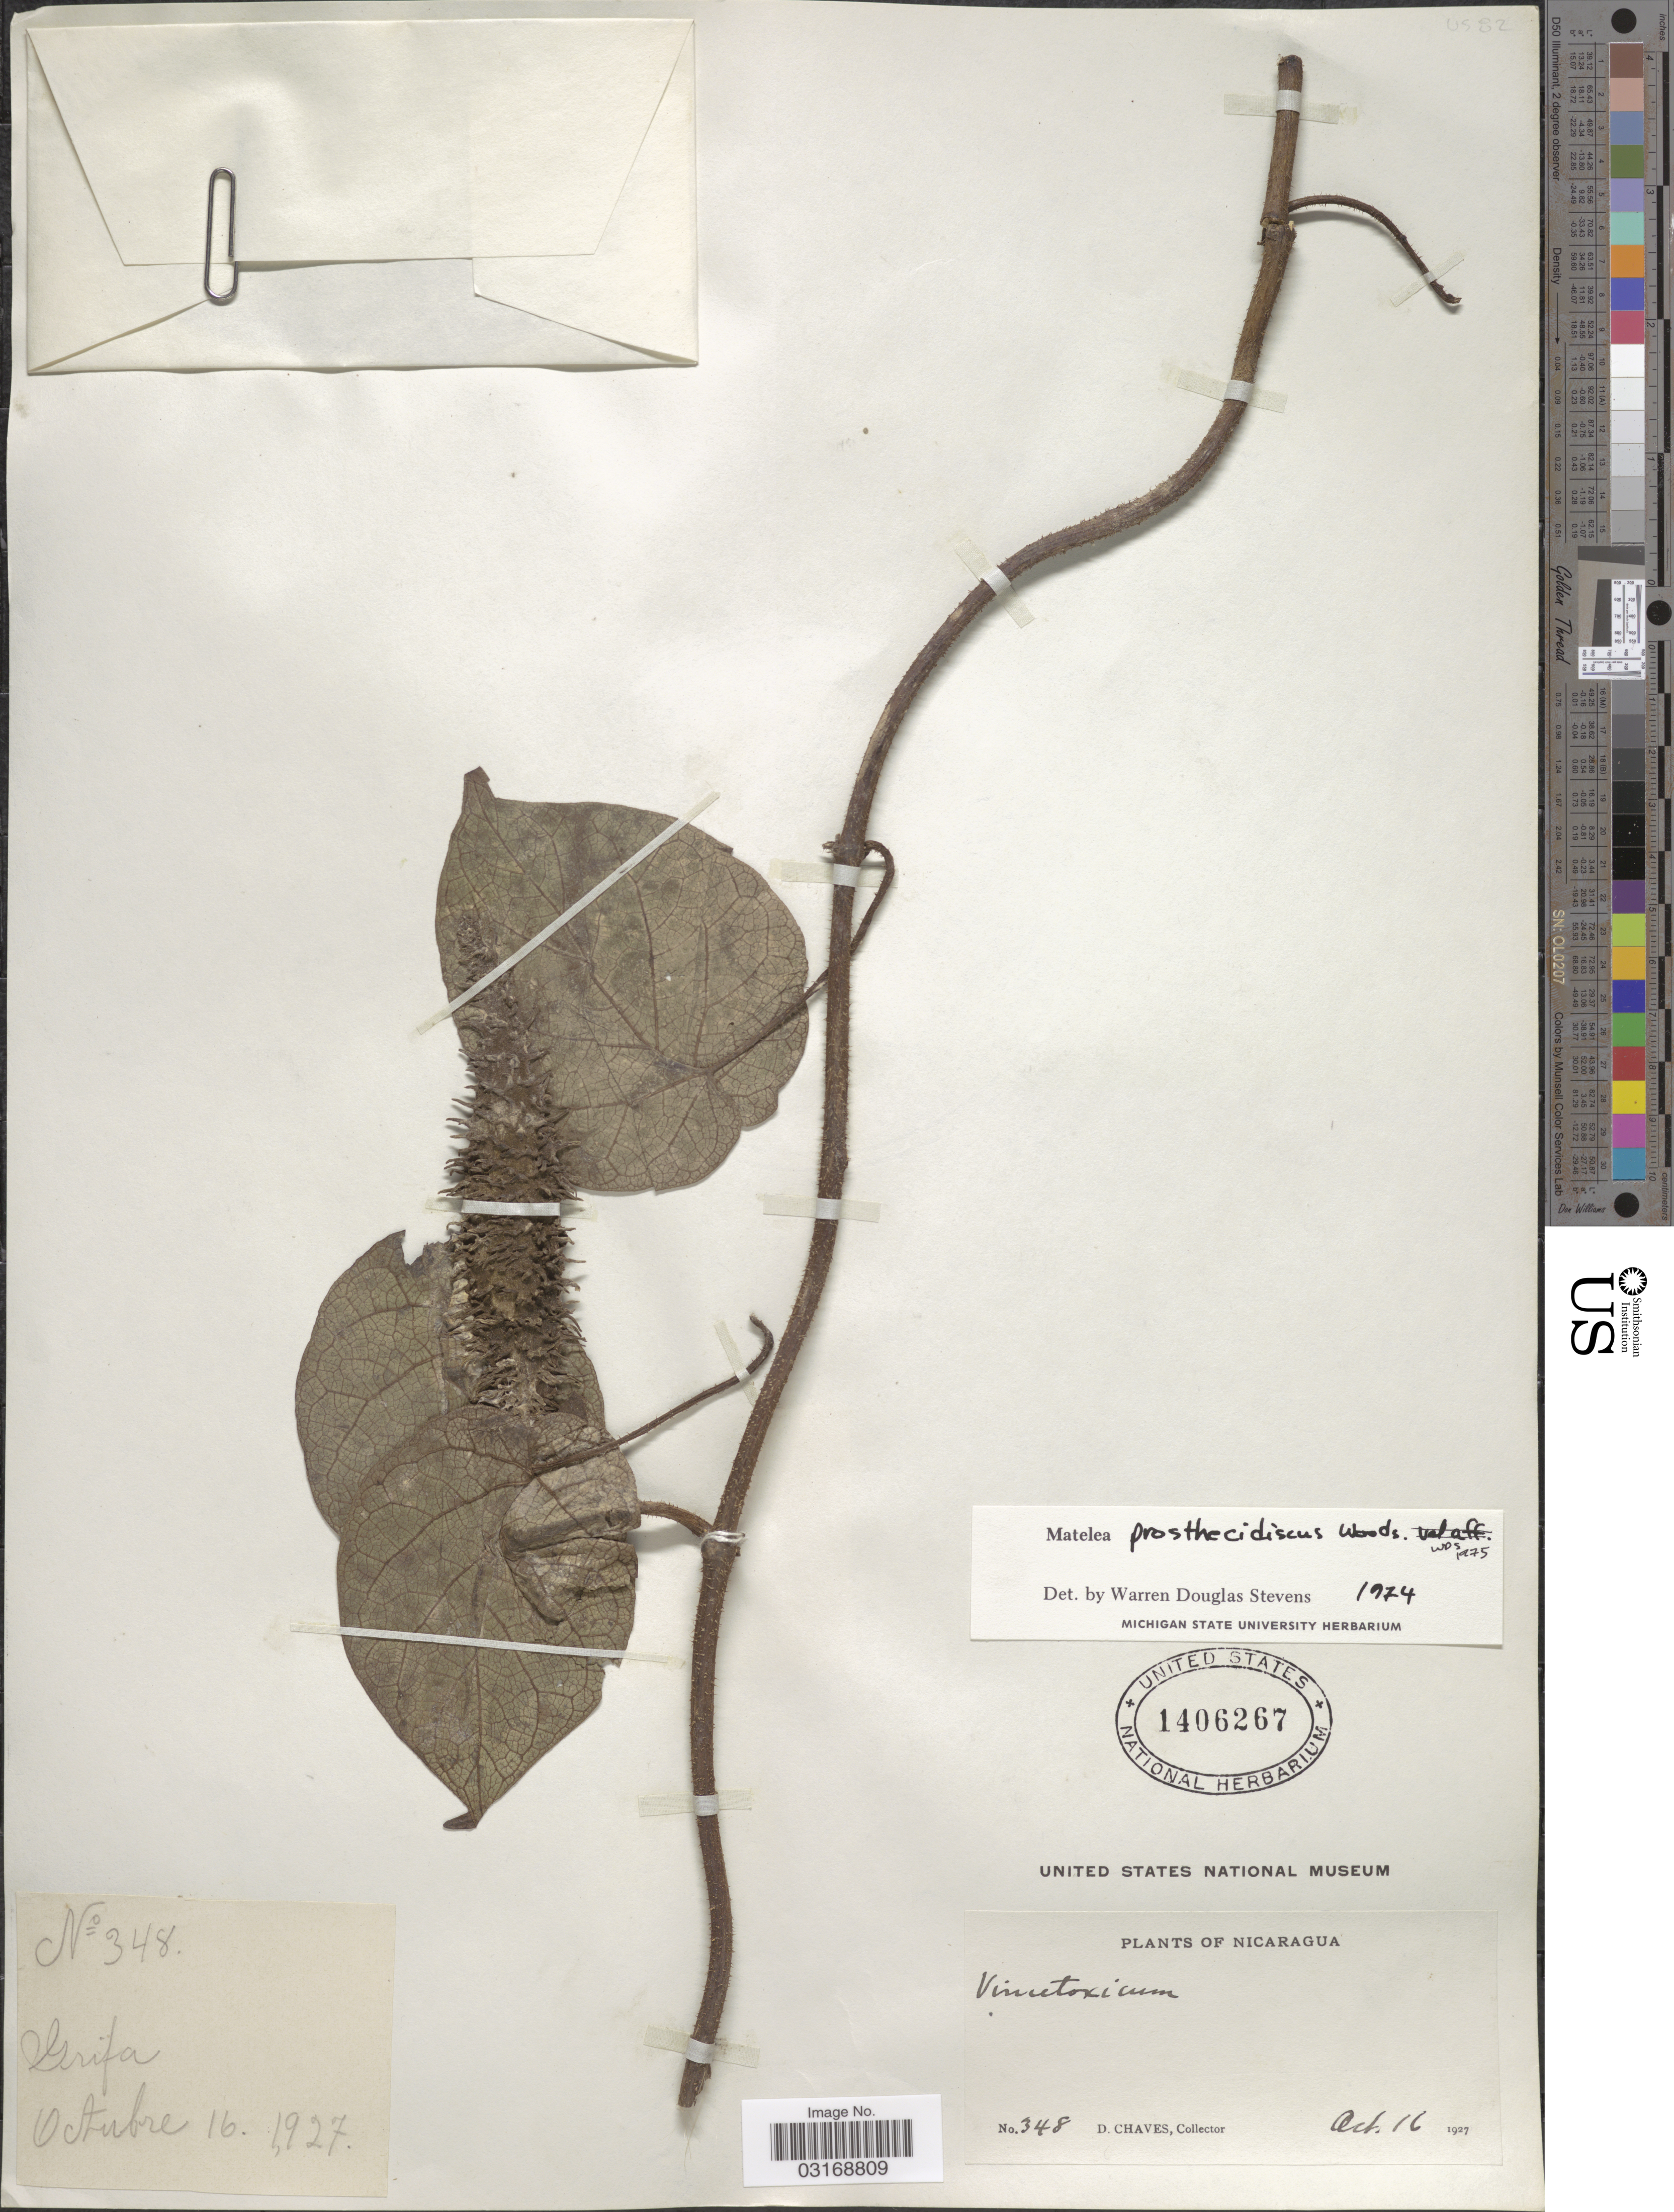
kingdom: Plantae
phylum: Tracheophyta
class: Magnoliopsida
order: Gentianales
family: Apocynaceae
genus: Matelea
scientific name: Matelea prosthecidiscus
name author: Woodson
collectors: D. Chaves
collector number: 348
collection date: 1927-10-16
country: Nicaragua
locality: Grifa.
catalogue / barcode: US 1406267